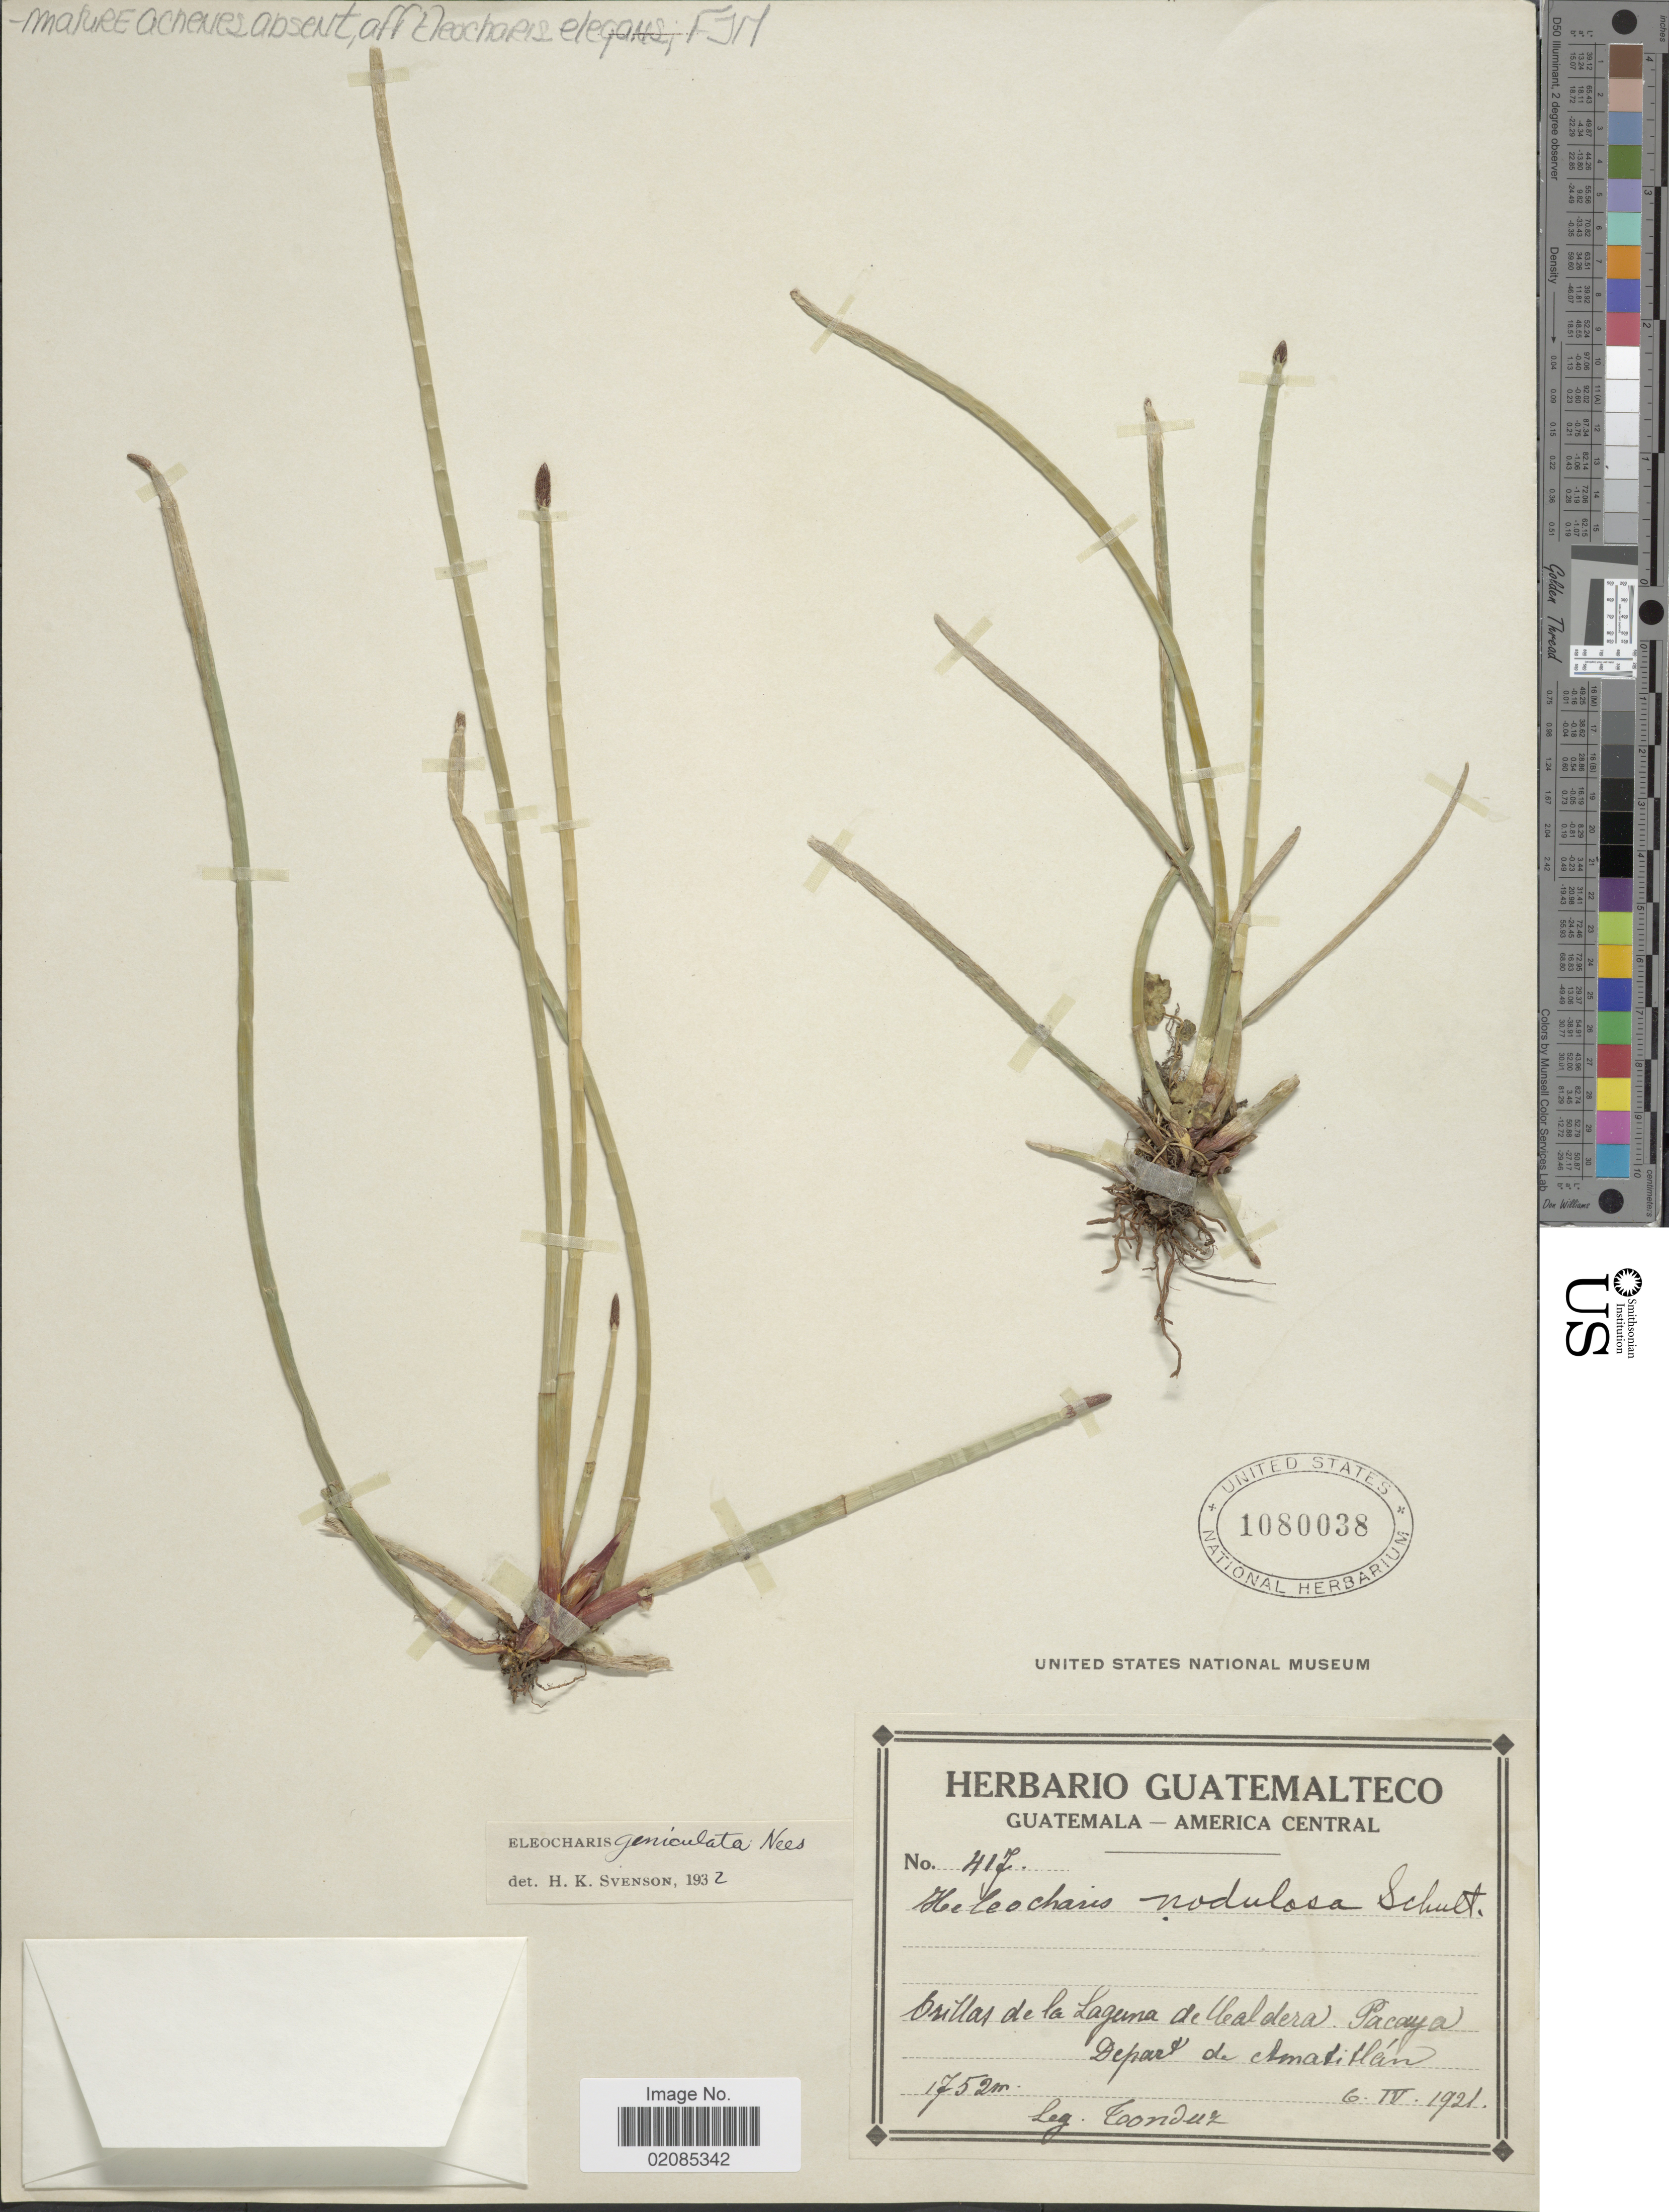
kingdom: Plantae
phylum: Tracheophyta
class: Liliopsida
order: Poales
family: Cyperaceae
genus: Eleocharis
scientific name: Eleocharis elegans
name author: (Kunth) Roem. & Schult.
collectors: A. Tonduz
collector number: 417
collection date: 1921-04-06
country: Guatemala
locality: Orillas de la Laguna de Caldera, Pacaya. Depart. de Amatitlan.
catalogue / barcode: US 1080038